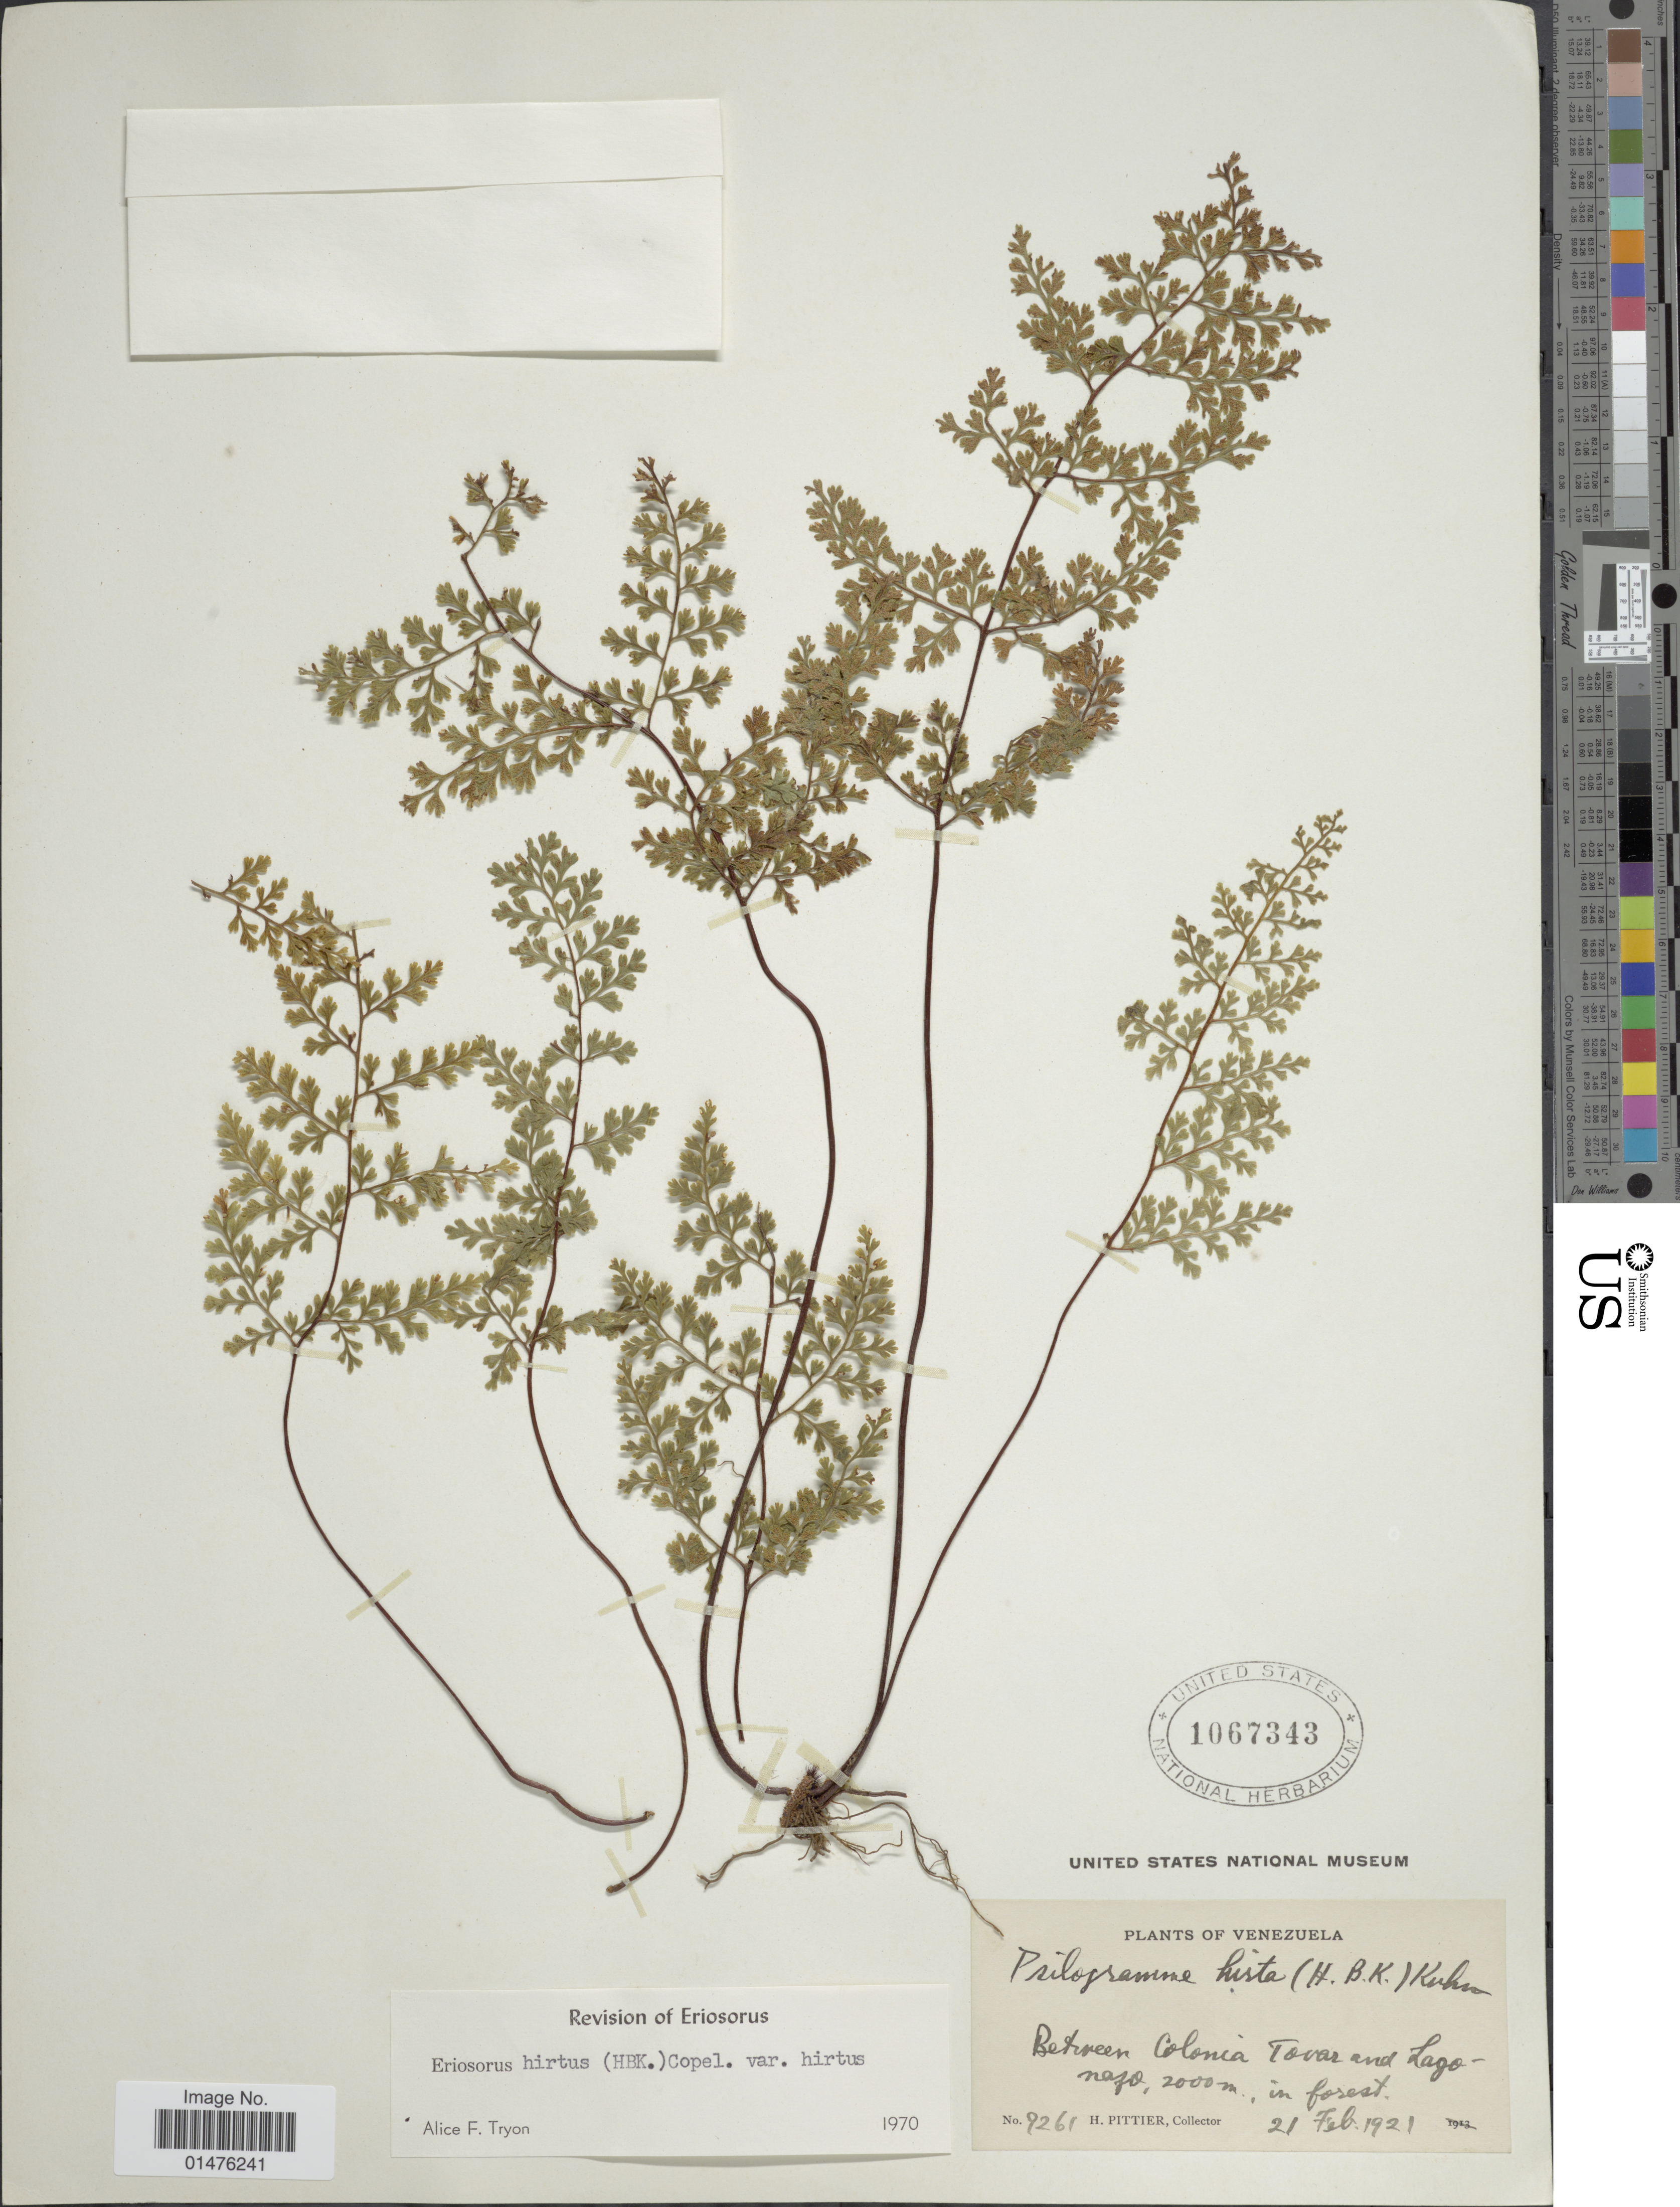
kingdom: Plantae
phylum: Tracheophyta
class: Polypodiopsida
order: Polypodiales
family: Pteridaceae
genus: Jamesonia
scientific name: Jamesonia hirta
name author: (Kunth) Christenh.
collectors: H. F. Pittier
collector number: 9261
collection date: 1921-02-21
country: Venezuela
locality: Between Colonia Tovar and Lagunazo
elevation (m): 2000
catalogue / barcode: US 1067343